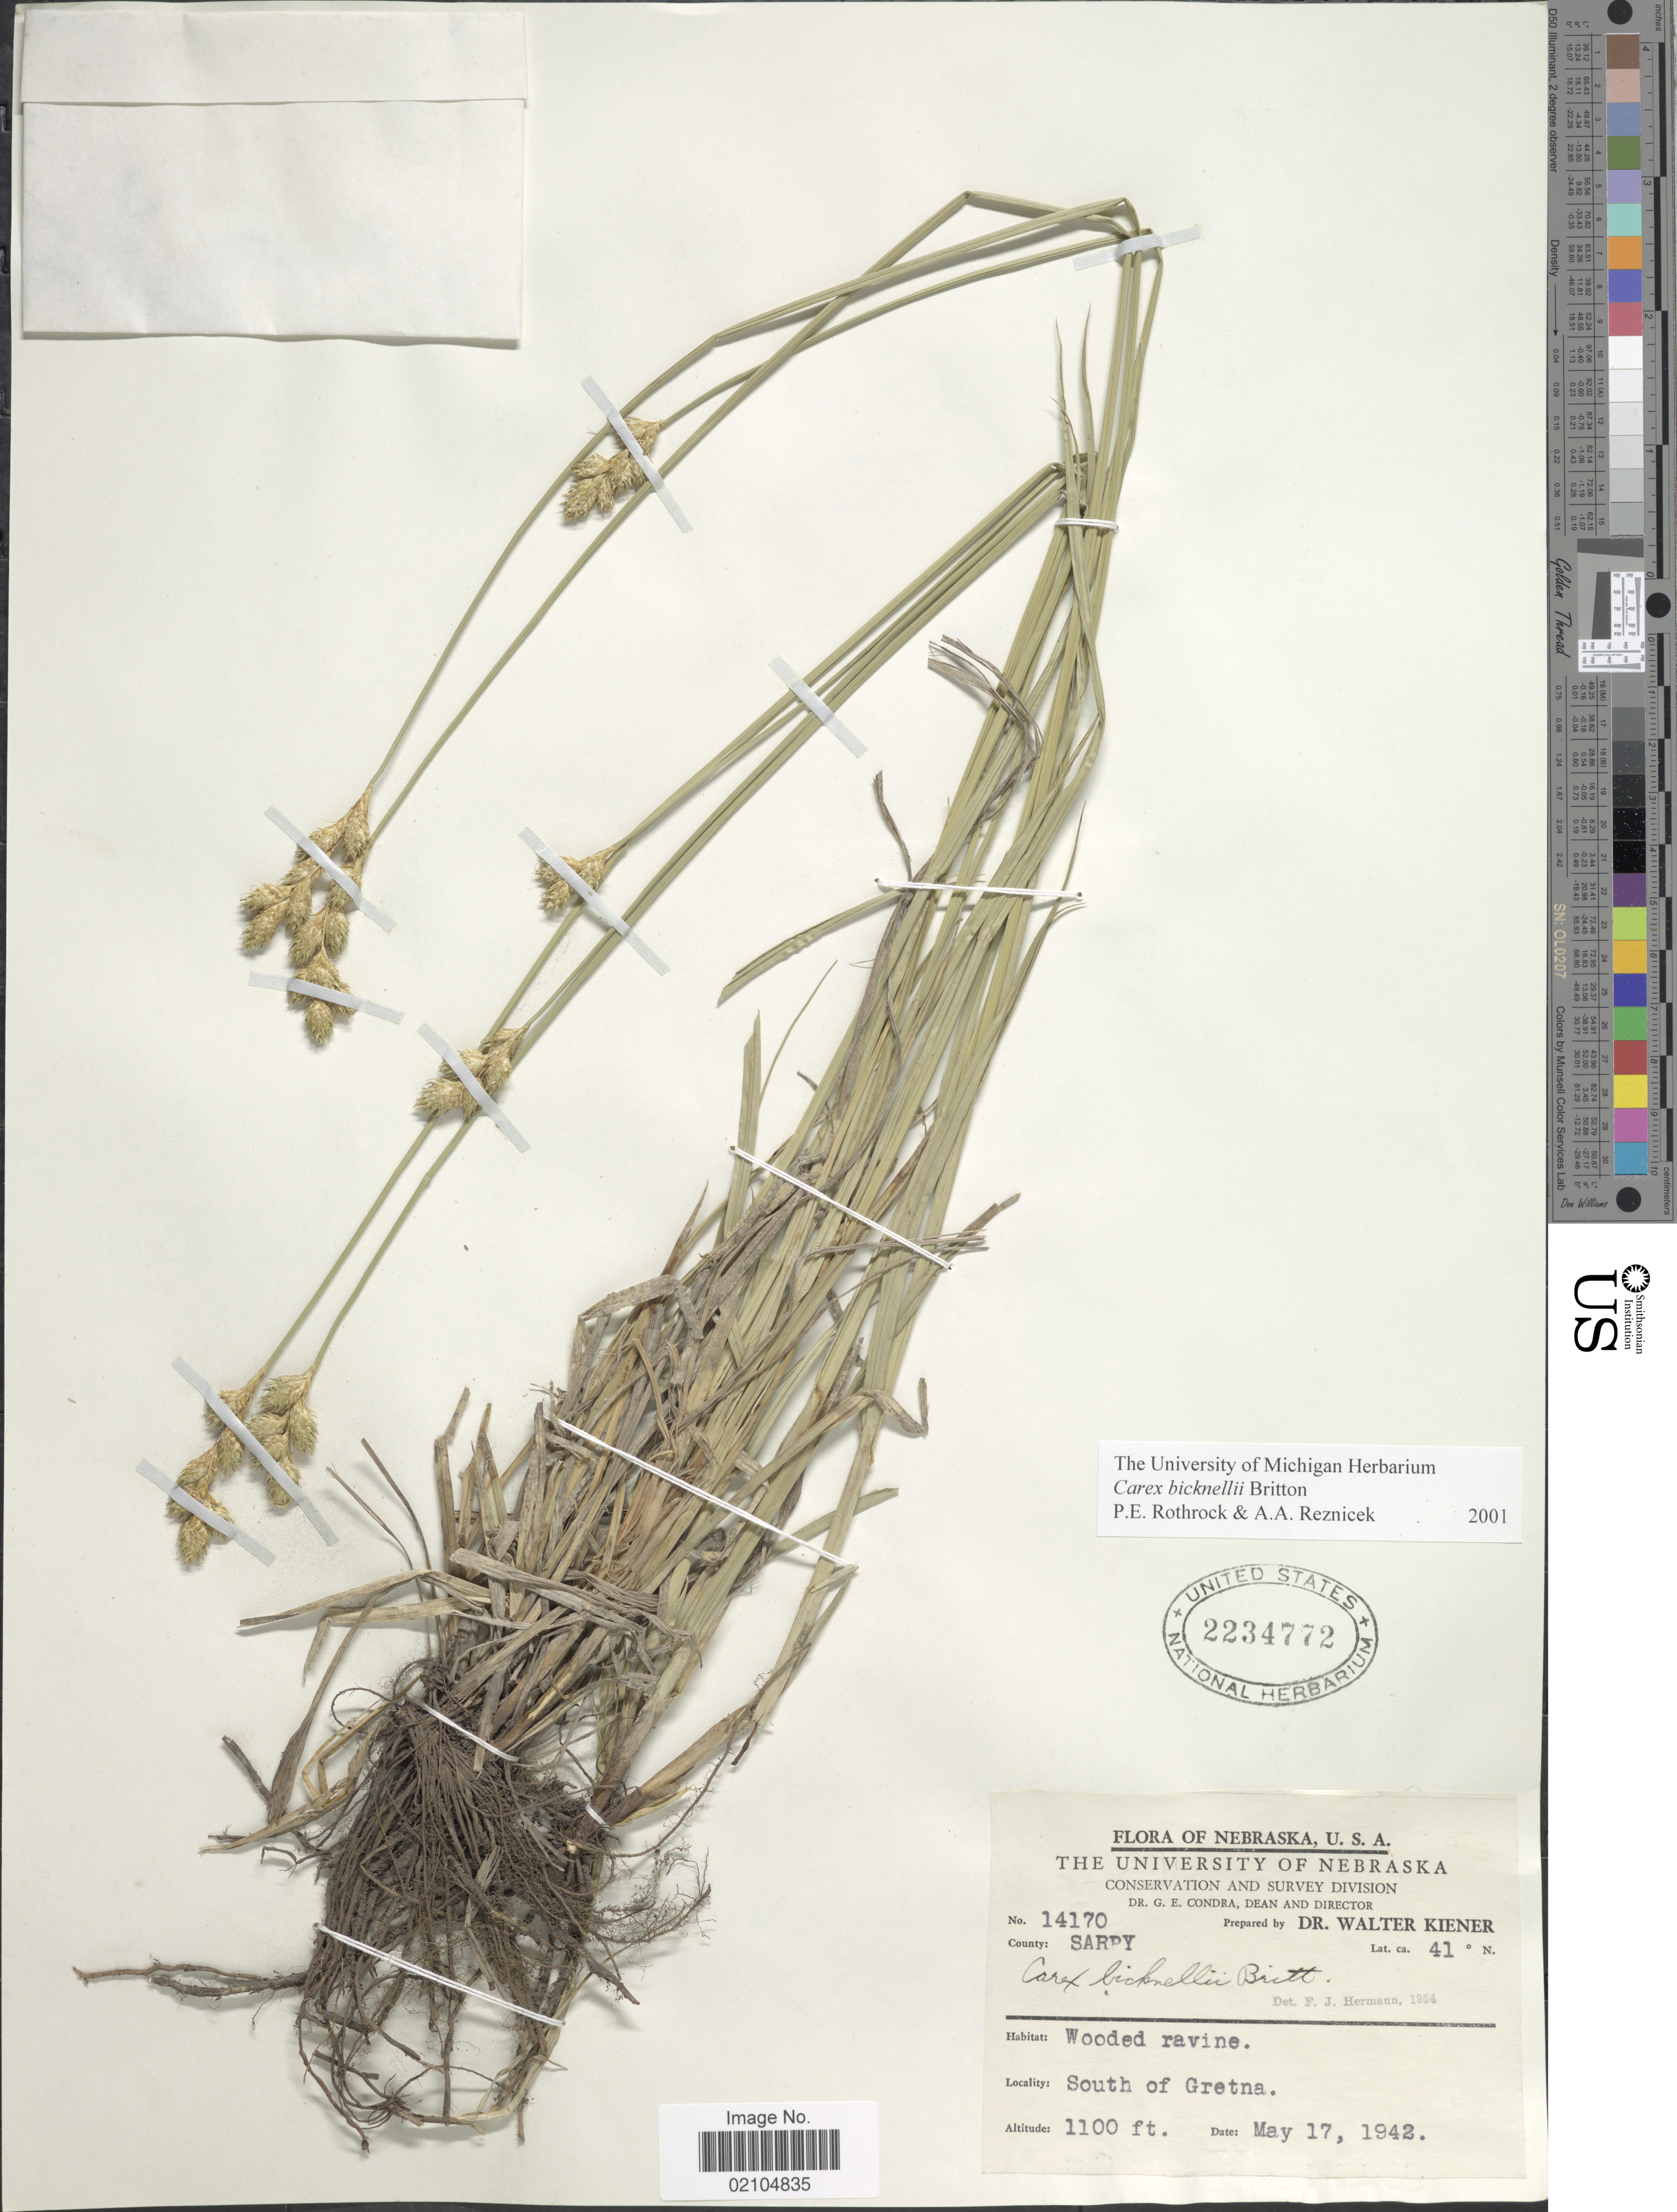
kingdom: Plantae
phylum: Tracheophyta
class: Liliopsida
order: Poales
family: Cyperaceae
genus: Carex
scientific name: Carex bicknellii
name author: Britton & A. Br.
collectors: W. Kiener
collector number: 14170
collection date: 1942-05-17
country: United States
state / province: Nebraska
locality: County: Sarpy, wooded ravine, South of Gretna.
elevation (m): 335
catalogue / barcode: US 2234772